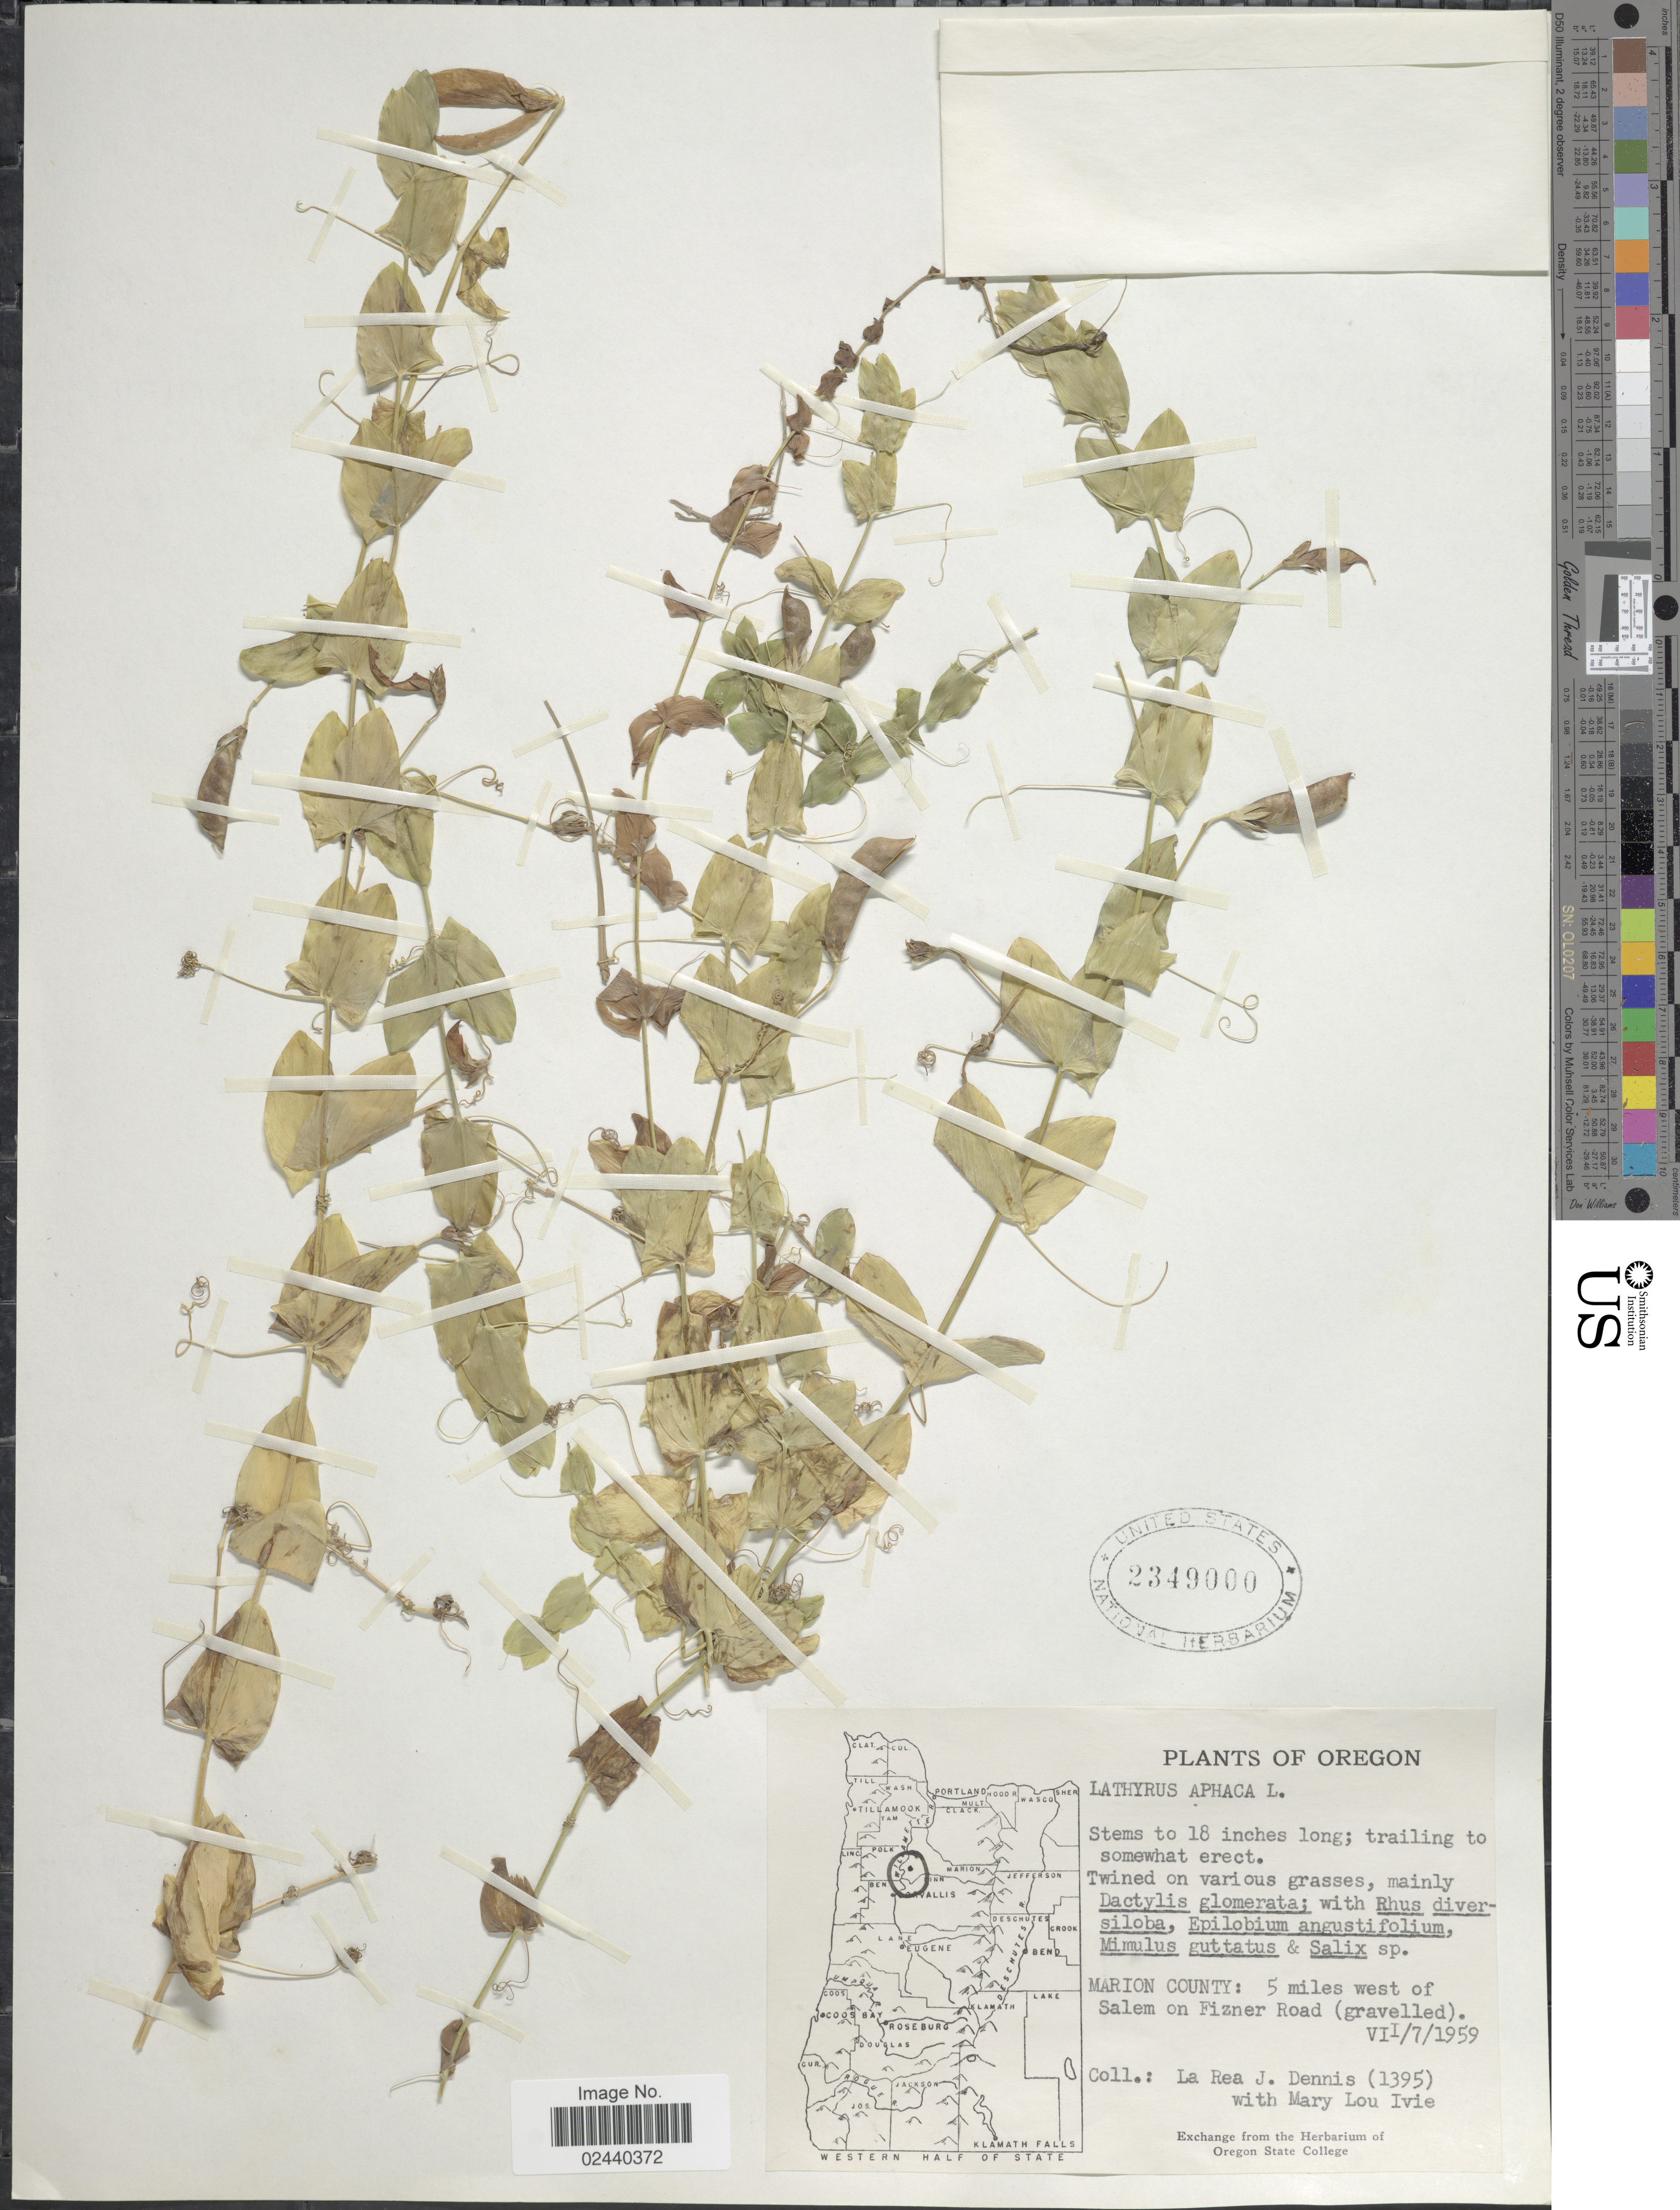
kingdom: Plantae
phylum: Tracheophyta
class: Magnoliopsida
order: Fabales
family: Fabaceae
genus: Lathyrus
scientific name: Lathyrus aphaca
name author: L.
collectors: L. Dennis & M. Ivie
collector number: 1395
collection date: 1959-07-07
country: United States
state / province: Oregon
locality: Marion County: 5 miles west of Salem on Fizner Road (gravelled)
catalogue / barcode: US 2349000